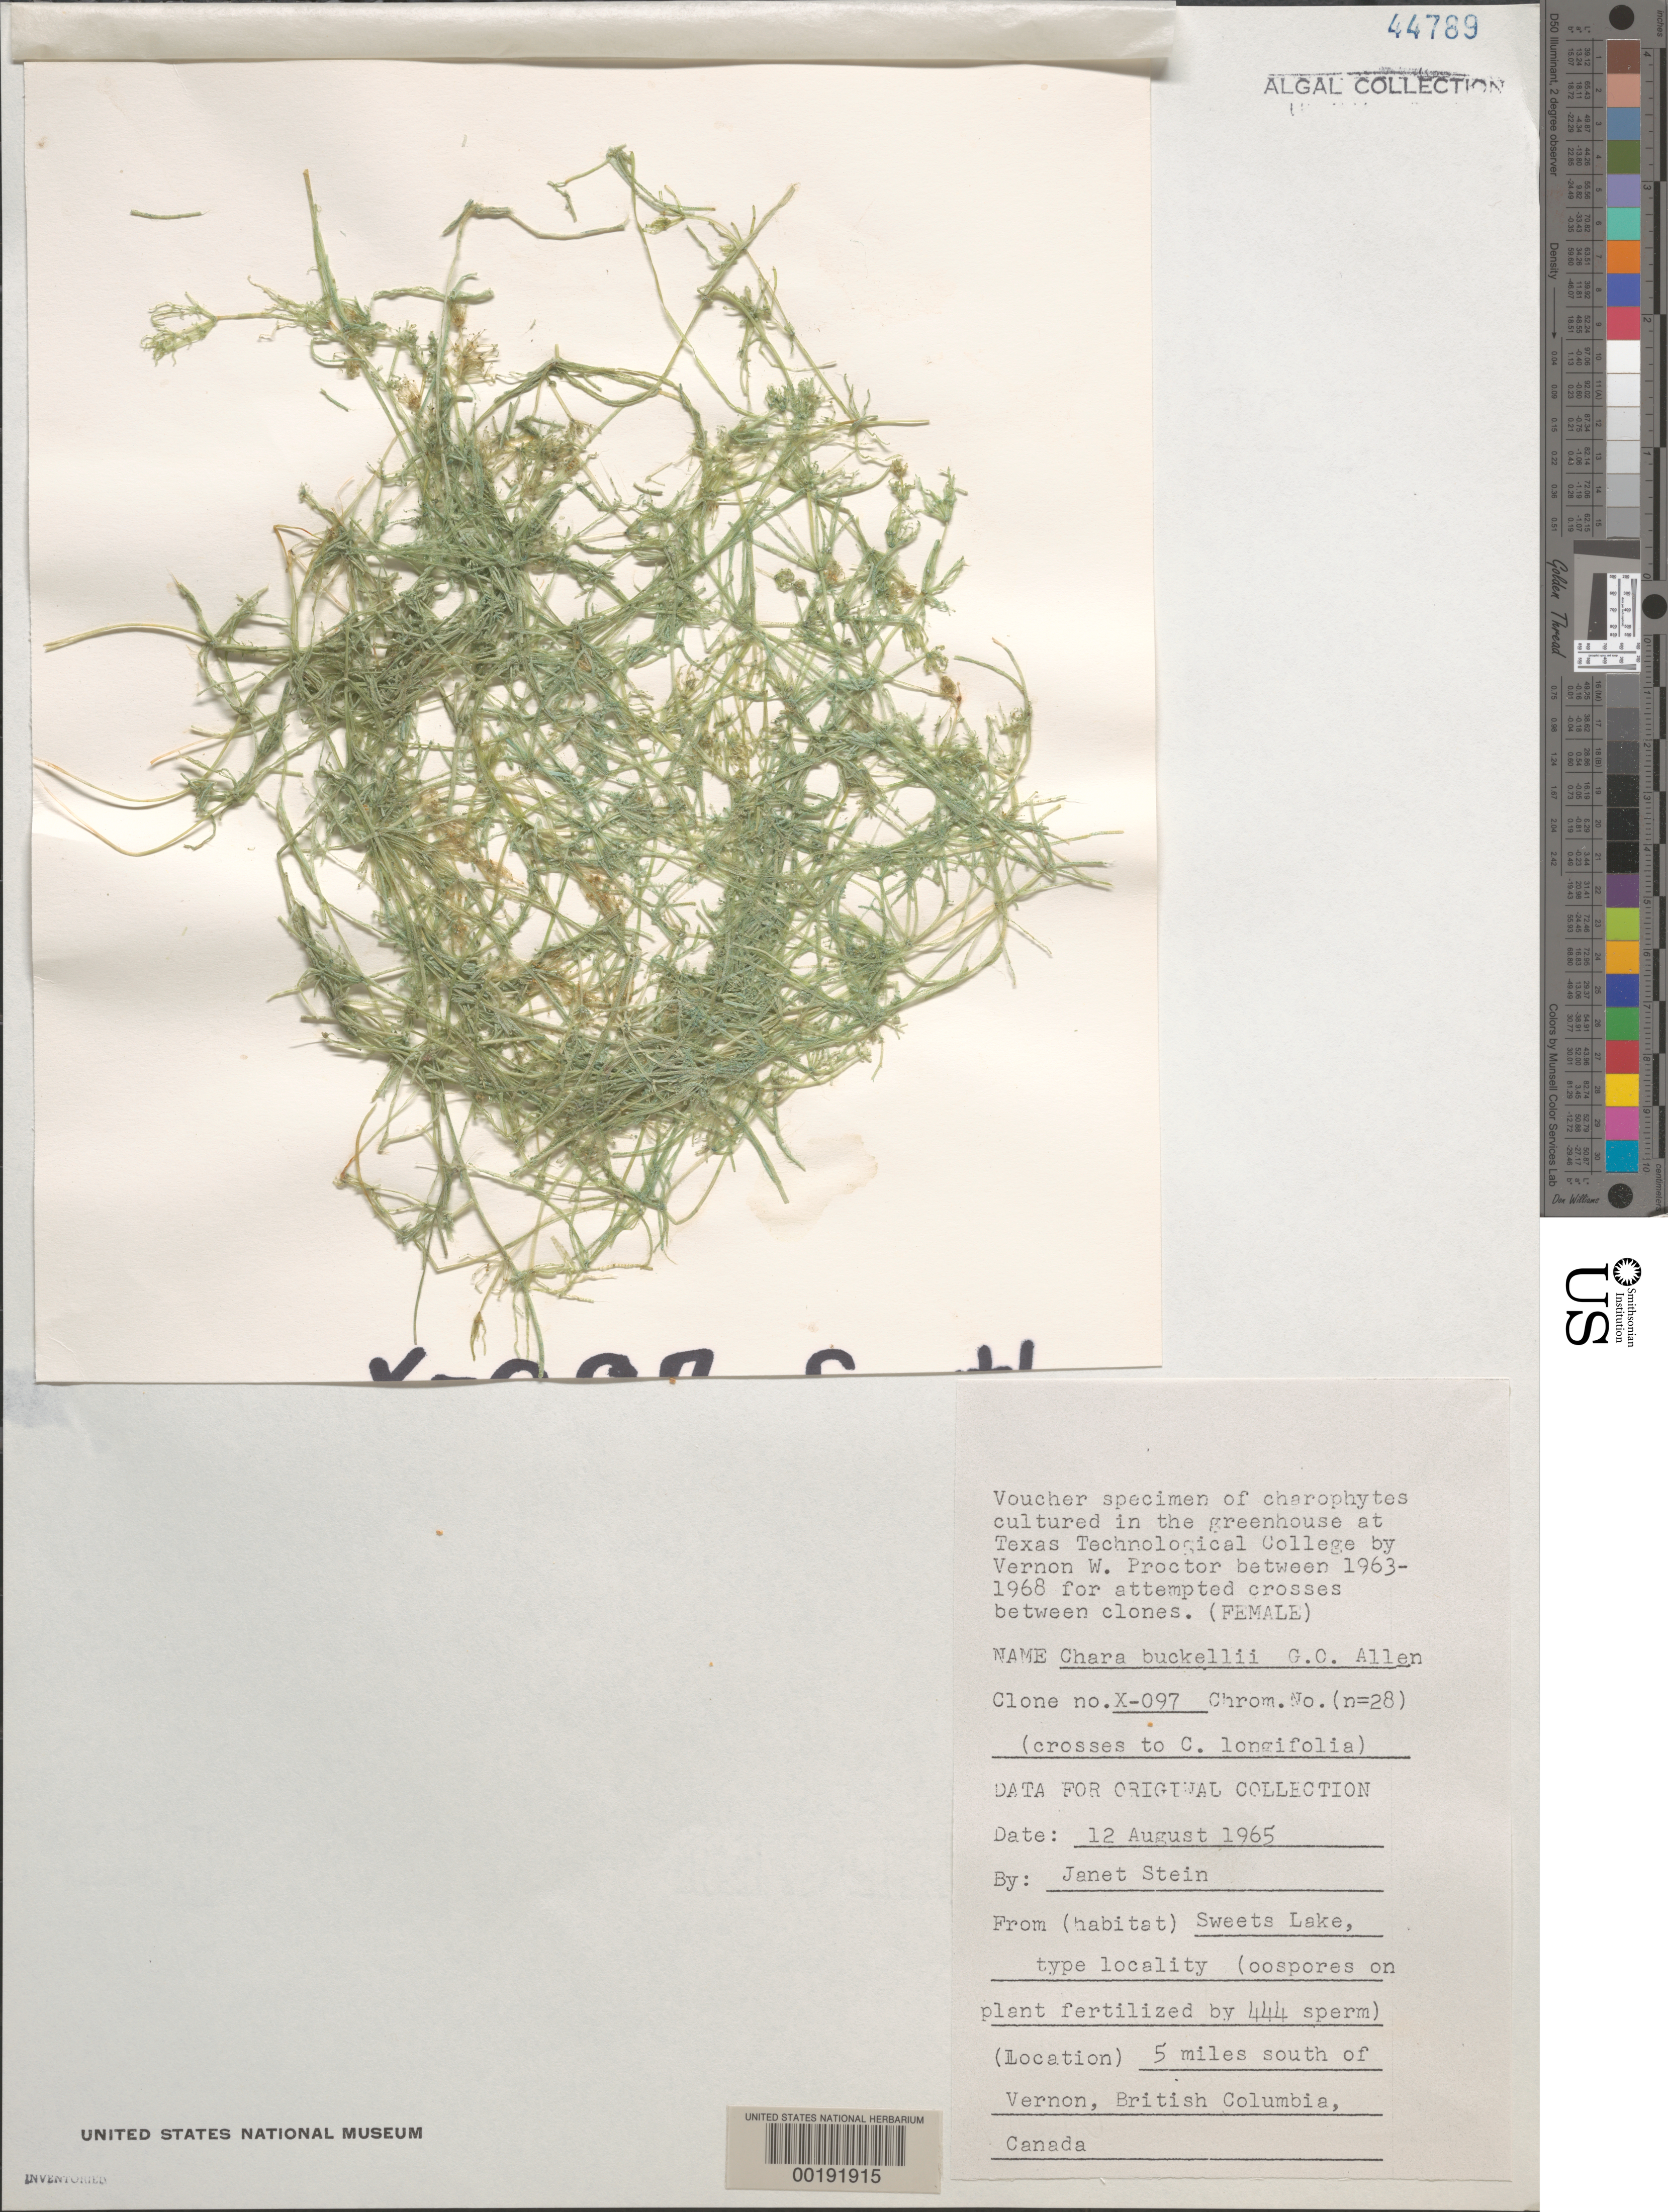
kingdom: Plantae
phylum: Charophyta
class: Charophyceae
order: Charales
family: Characeae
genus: Chara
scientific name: Chara buckellii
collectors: J. Stein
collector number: X-097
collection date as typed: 12 Aug 1965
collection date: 1965-08-12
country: Canada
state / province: British Columbia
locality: Sweets Lake, 5 miles south of Vernon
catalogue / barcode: US 44789